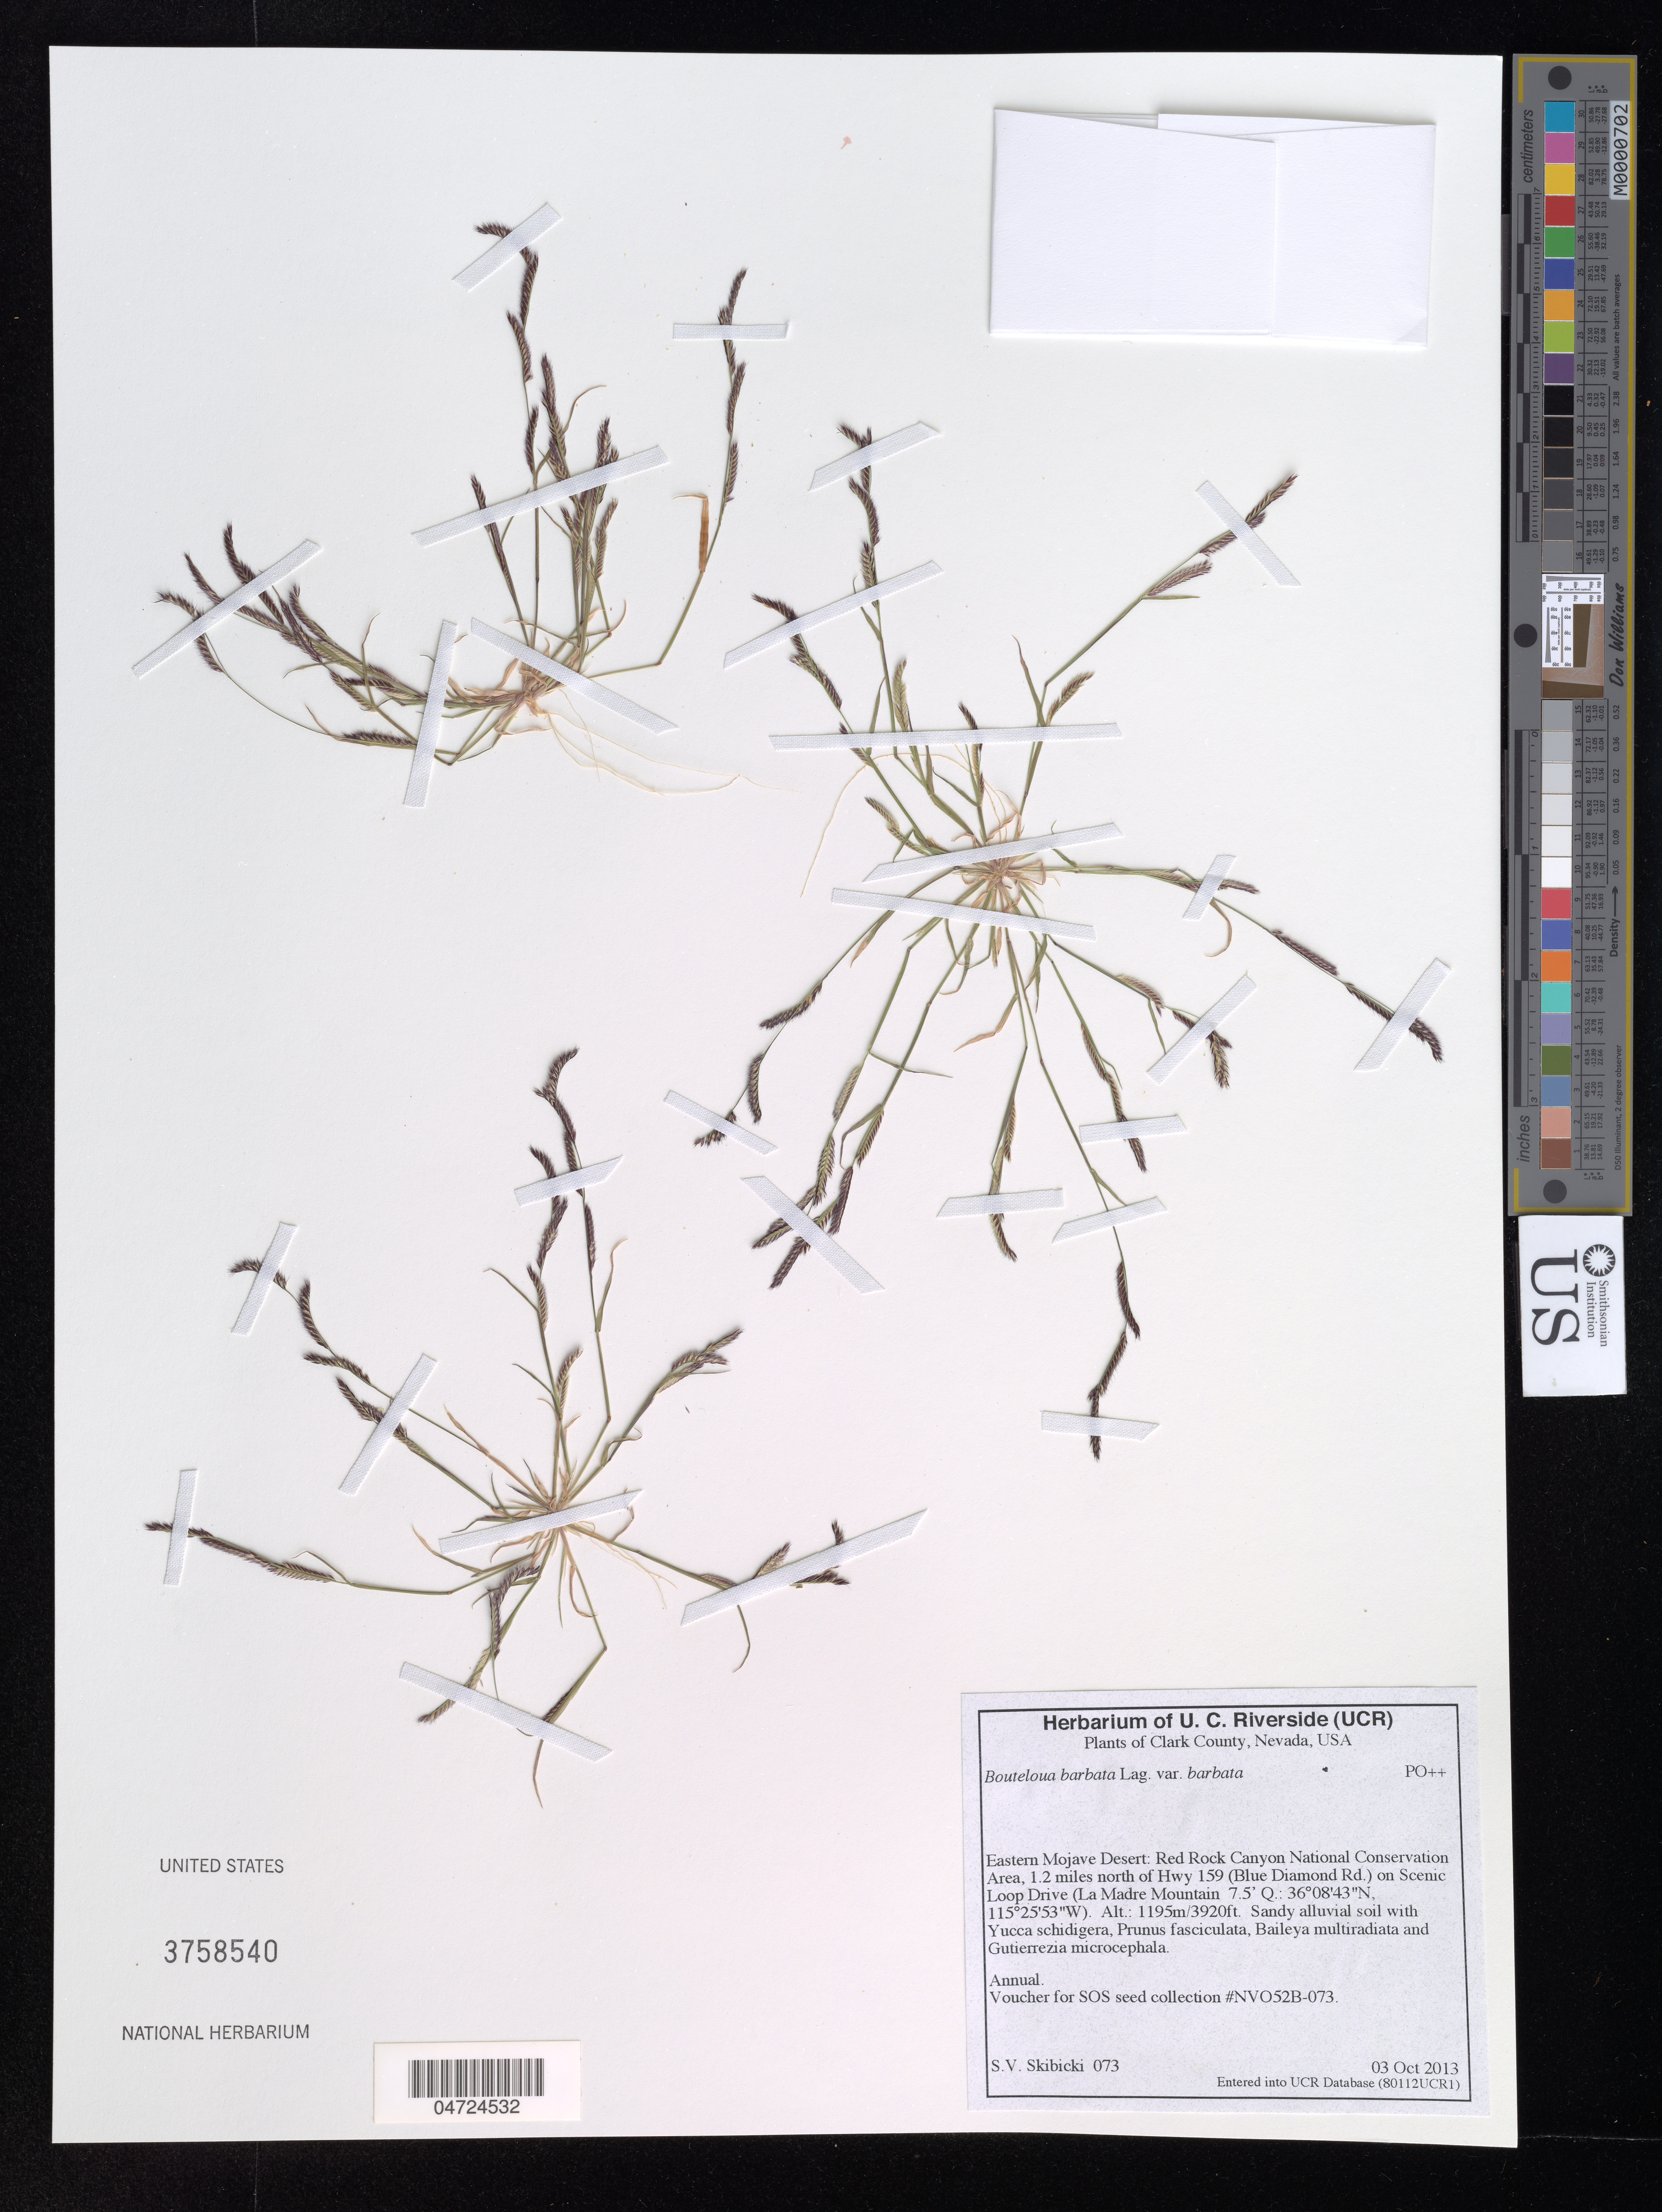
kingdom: Plantae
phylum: Tracheophyta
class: Liliopsida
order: Poales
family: Poaceae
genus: Bouteloua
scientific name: Bouteloua barbata var. barbata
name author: Lagger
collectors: S. Skibicki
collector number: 073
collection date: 2013-10-03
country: United States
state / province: Nevada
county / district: Clark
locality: Clark County. Eastern Mojave Desert: Red Rock Canyon National Conservation Area, 1.2 miles north of Hwy 159 (Blue Diamond Rd.) on Scenic Loop Drive (La Madre Mountain 7.5' Q.).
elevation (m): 1195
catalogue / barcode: US 3758540